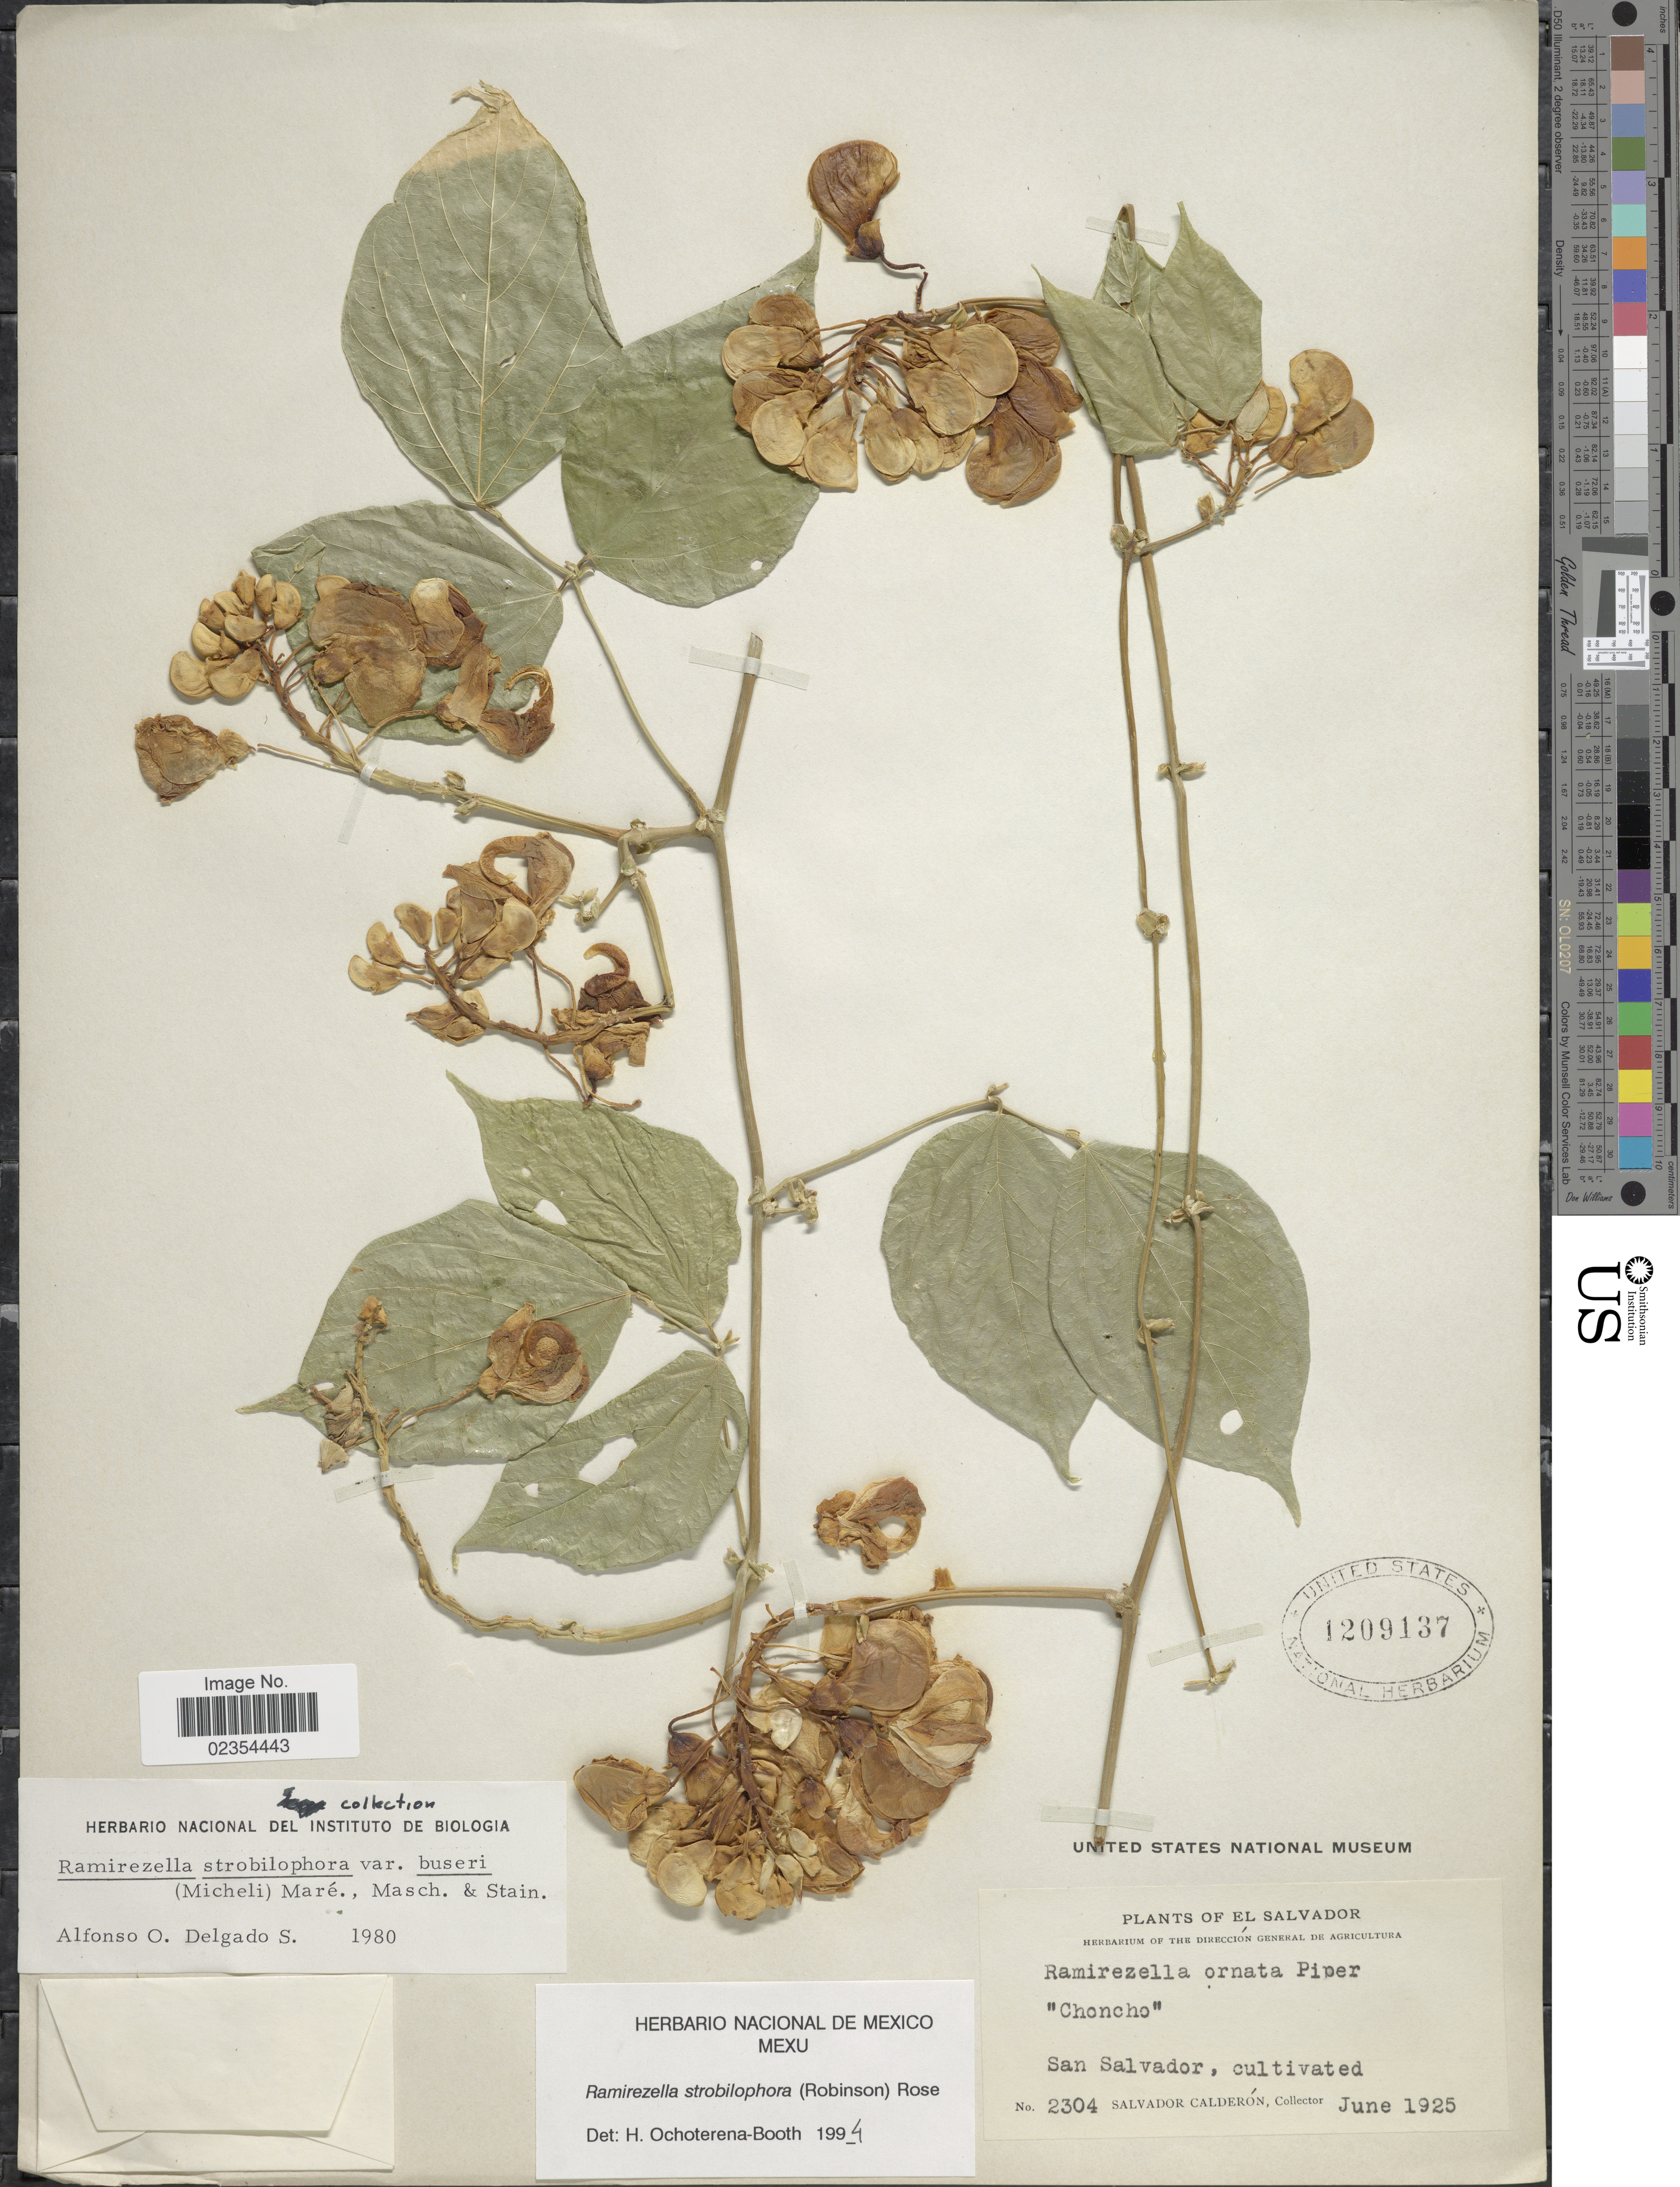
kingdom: Plantae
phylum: Tracheophyta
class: Magnoliopsida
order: Fabales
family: Fabaceae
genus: Ramirezella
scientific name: Ramirezella strobilophora var. strobilophora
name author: (B.L. Rob.) Rose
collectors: S. Calderón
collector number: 2304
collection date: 1925-06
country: El Salvador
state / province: San Salvador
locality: Cultivated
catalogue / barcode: US 1209137